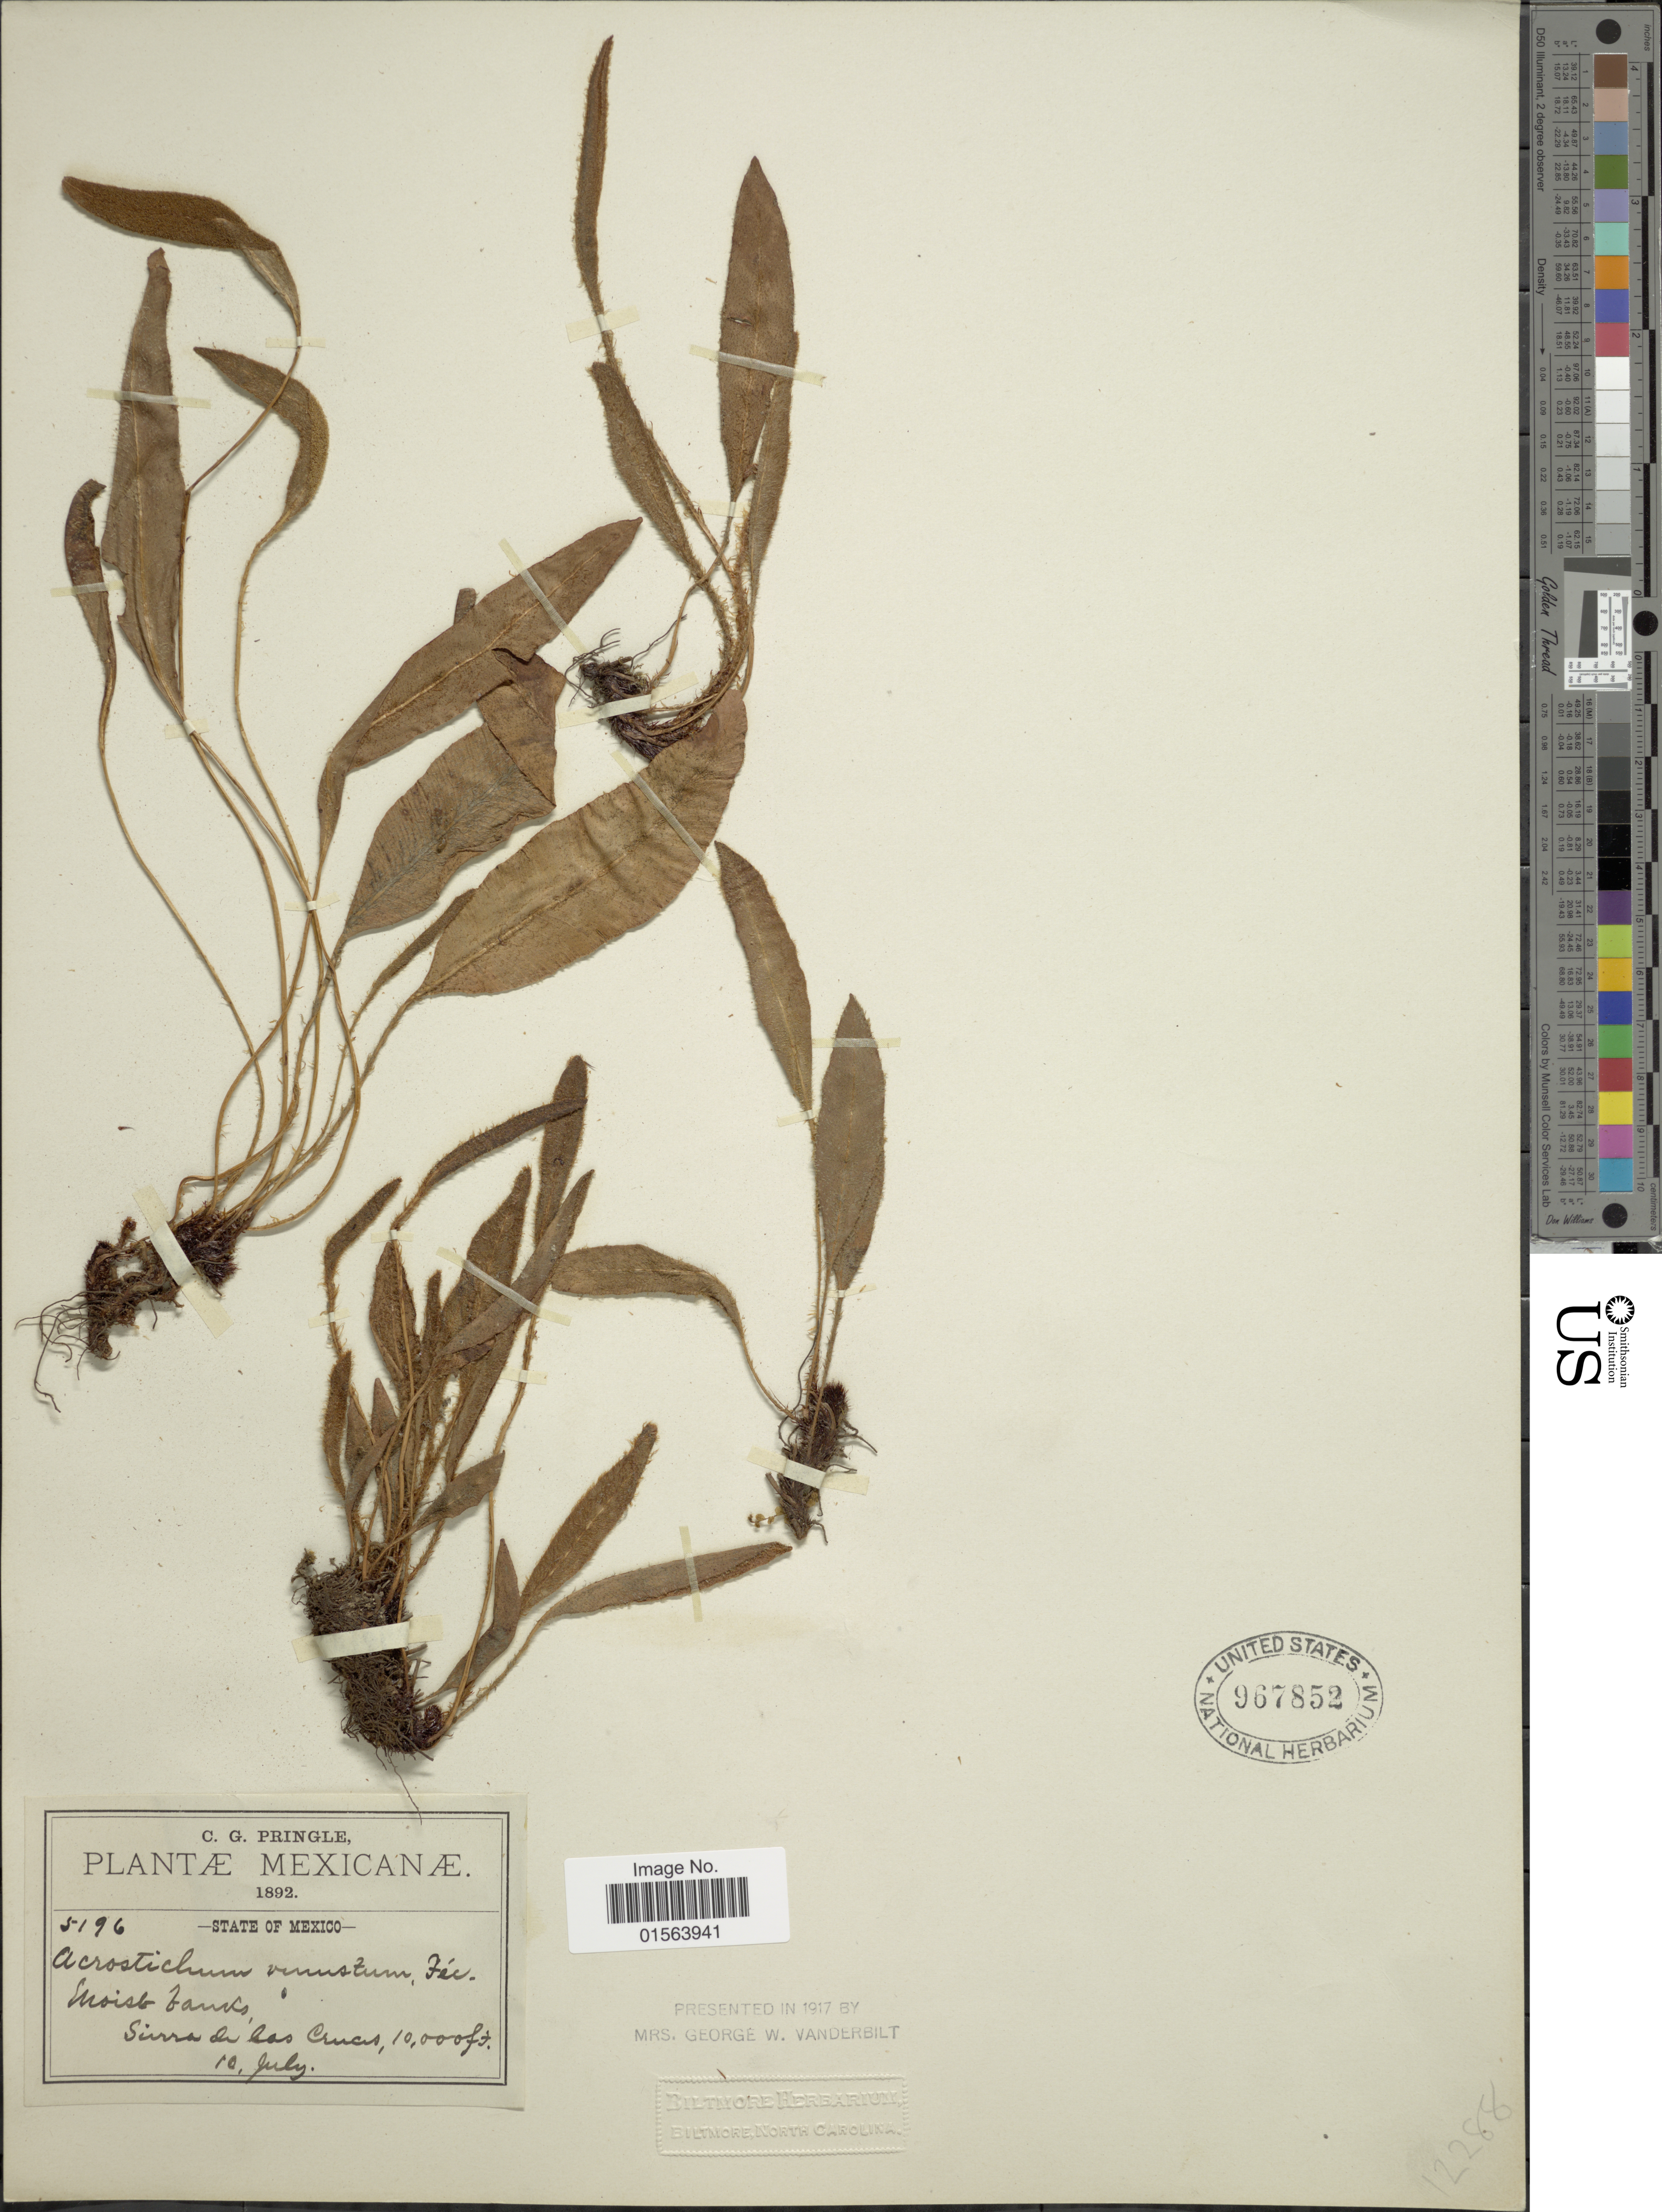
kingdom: Plantae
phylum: Tracheophyta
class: Polypodiopsida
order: Polypodiales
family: Dryopteridaceae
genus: Elaphoglossum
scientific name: Elaphoglossum gratum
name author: (Fée) T. Moore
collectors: C. G. Pringle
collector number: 5196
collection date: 1892-07-10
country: Mexico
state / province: México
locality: Mexicanae, State of Mexico, Sierra de las Cruces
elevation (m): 3048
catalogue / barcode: US 967852